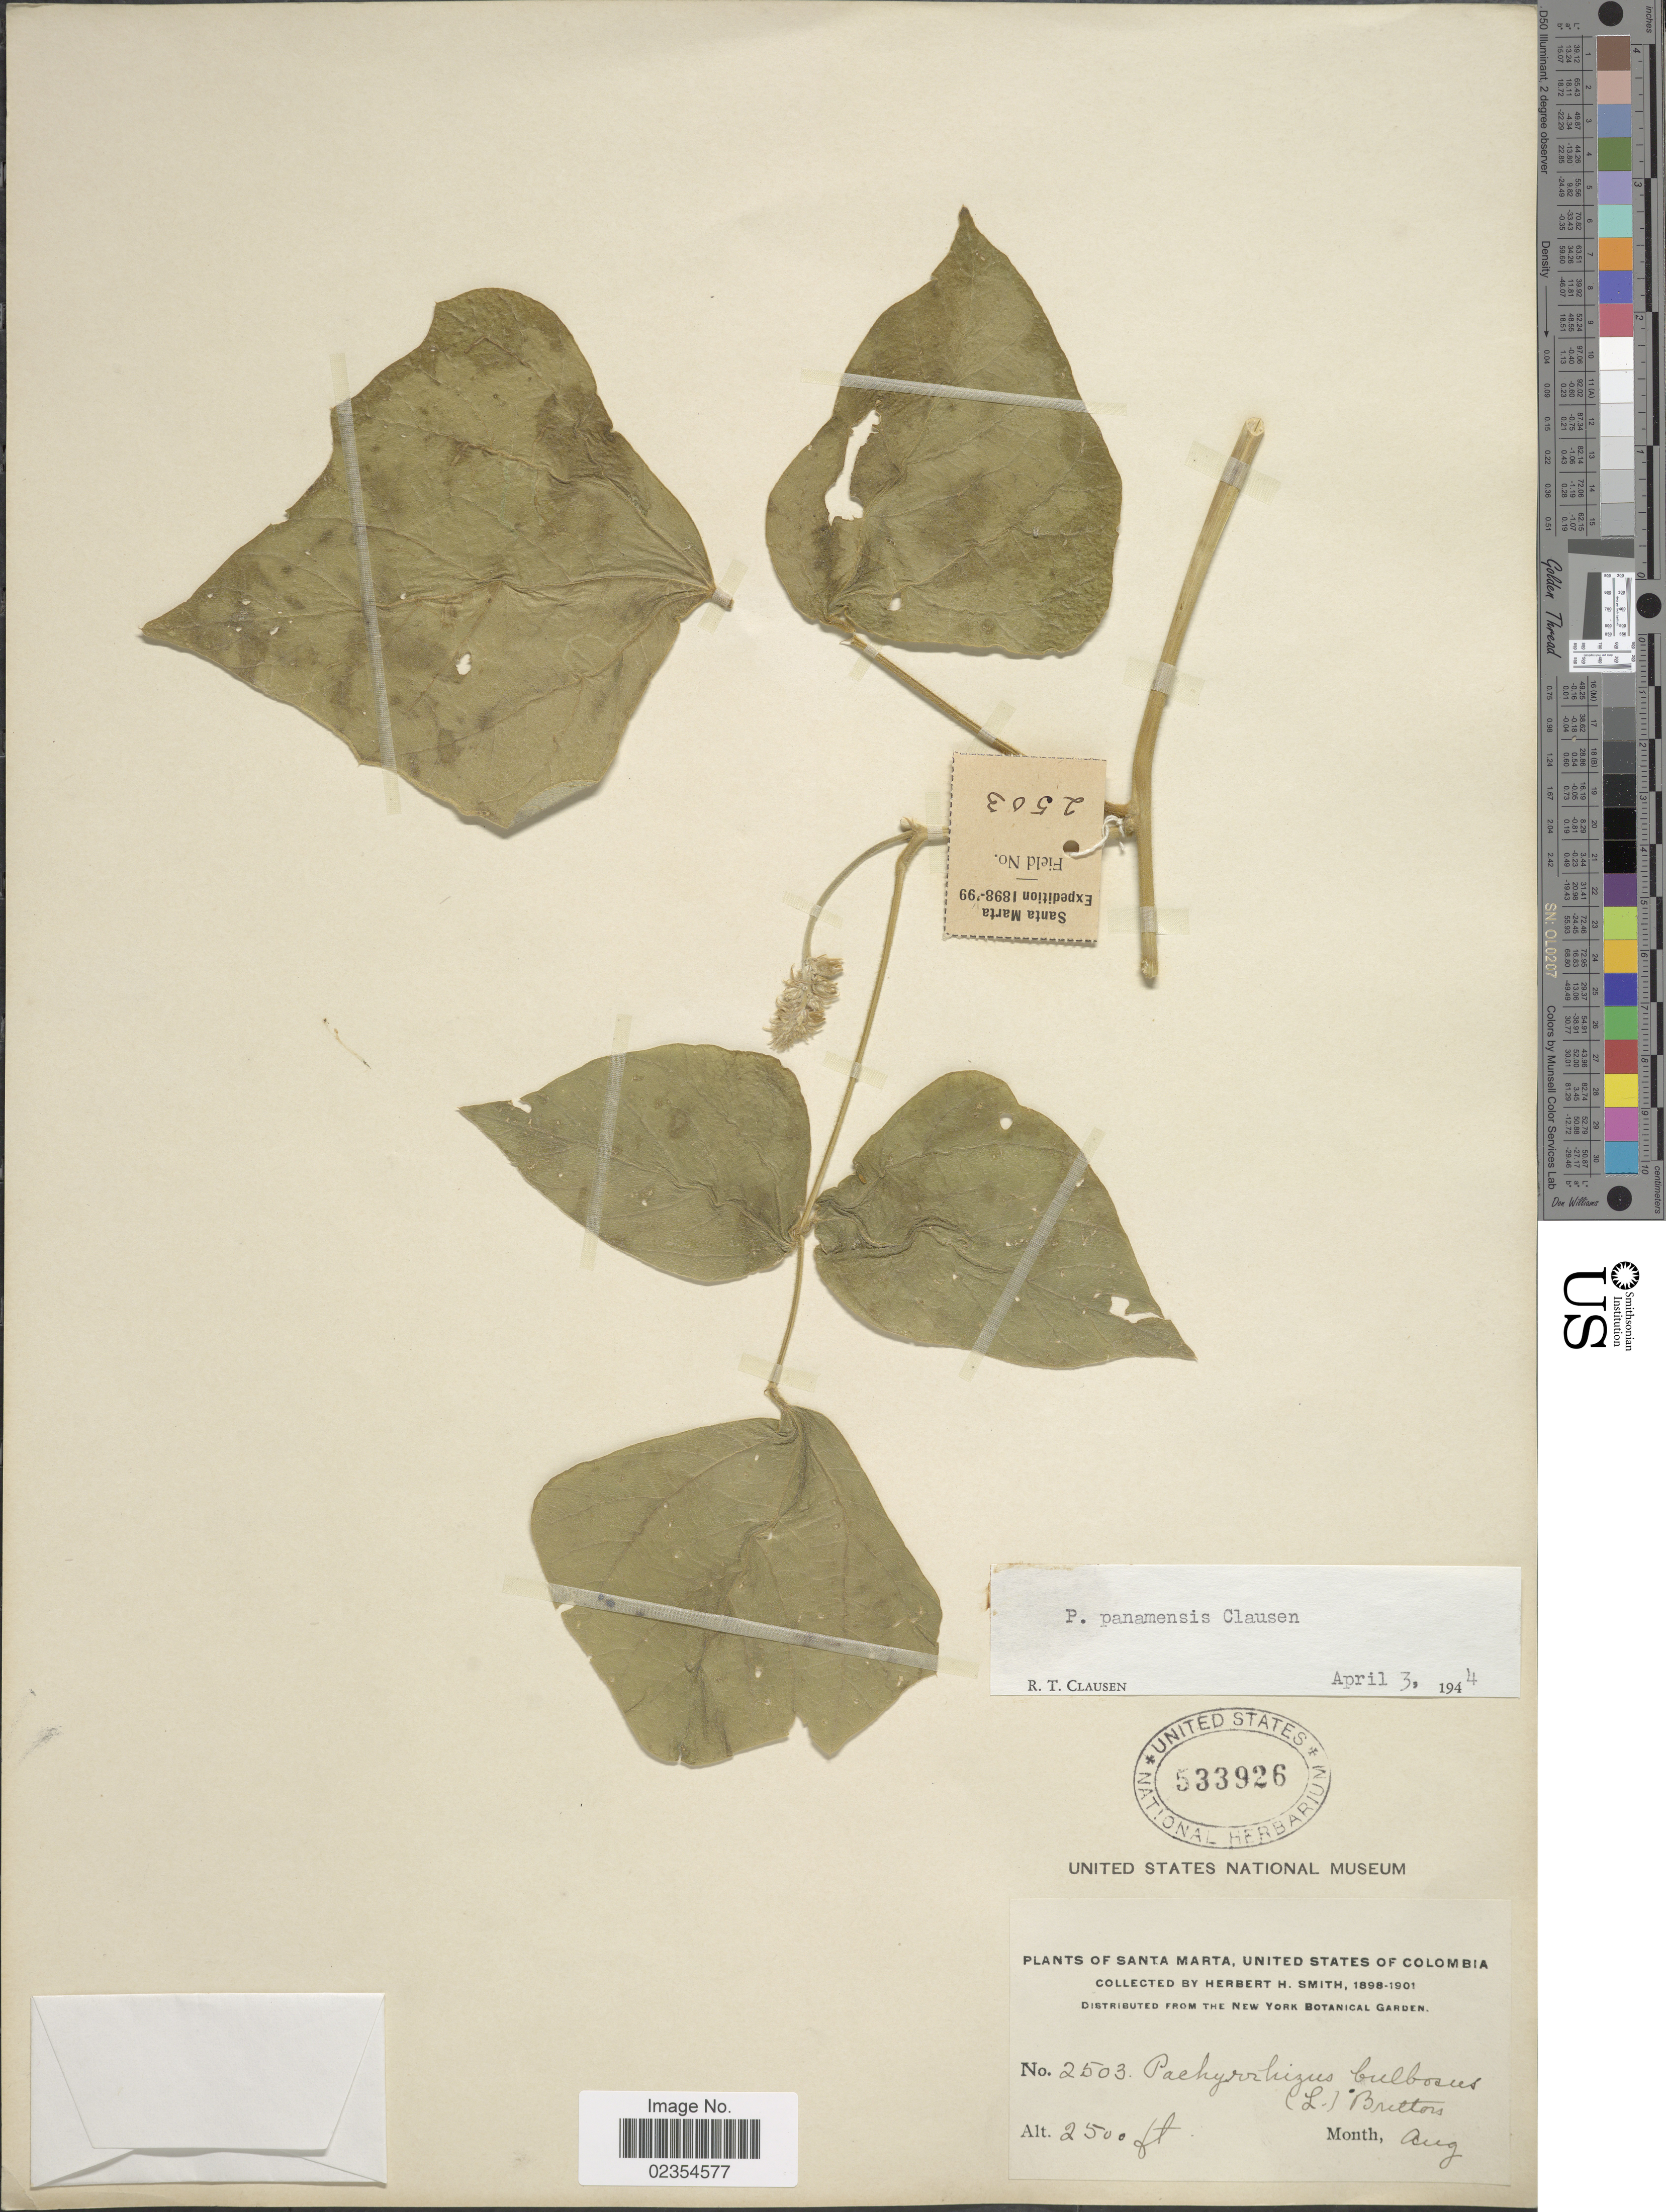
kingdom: Plantae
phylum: Tracheophyta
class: Magnoliopsida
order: Fabales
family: Fabaceae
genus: Pachyrhizus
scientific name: Pachyrhizus panamensis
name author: R.T. Clausen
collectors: Herbert H. Smith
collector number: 2503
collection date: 1898-08/1901-08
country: Colombia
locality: Santa Martha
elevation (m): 762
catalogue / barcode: US 533926